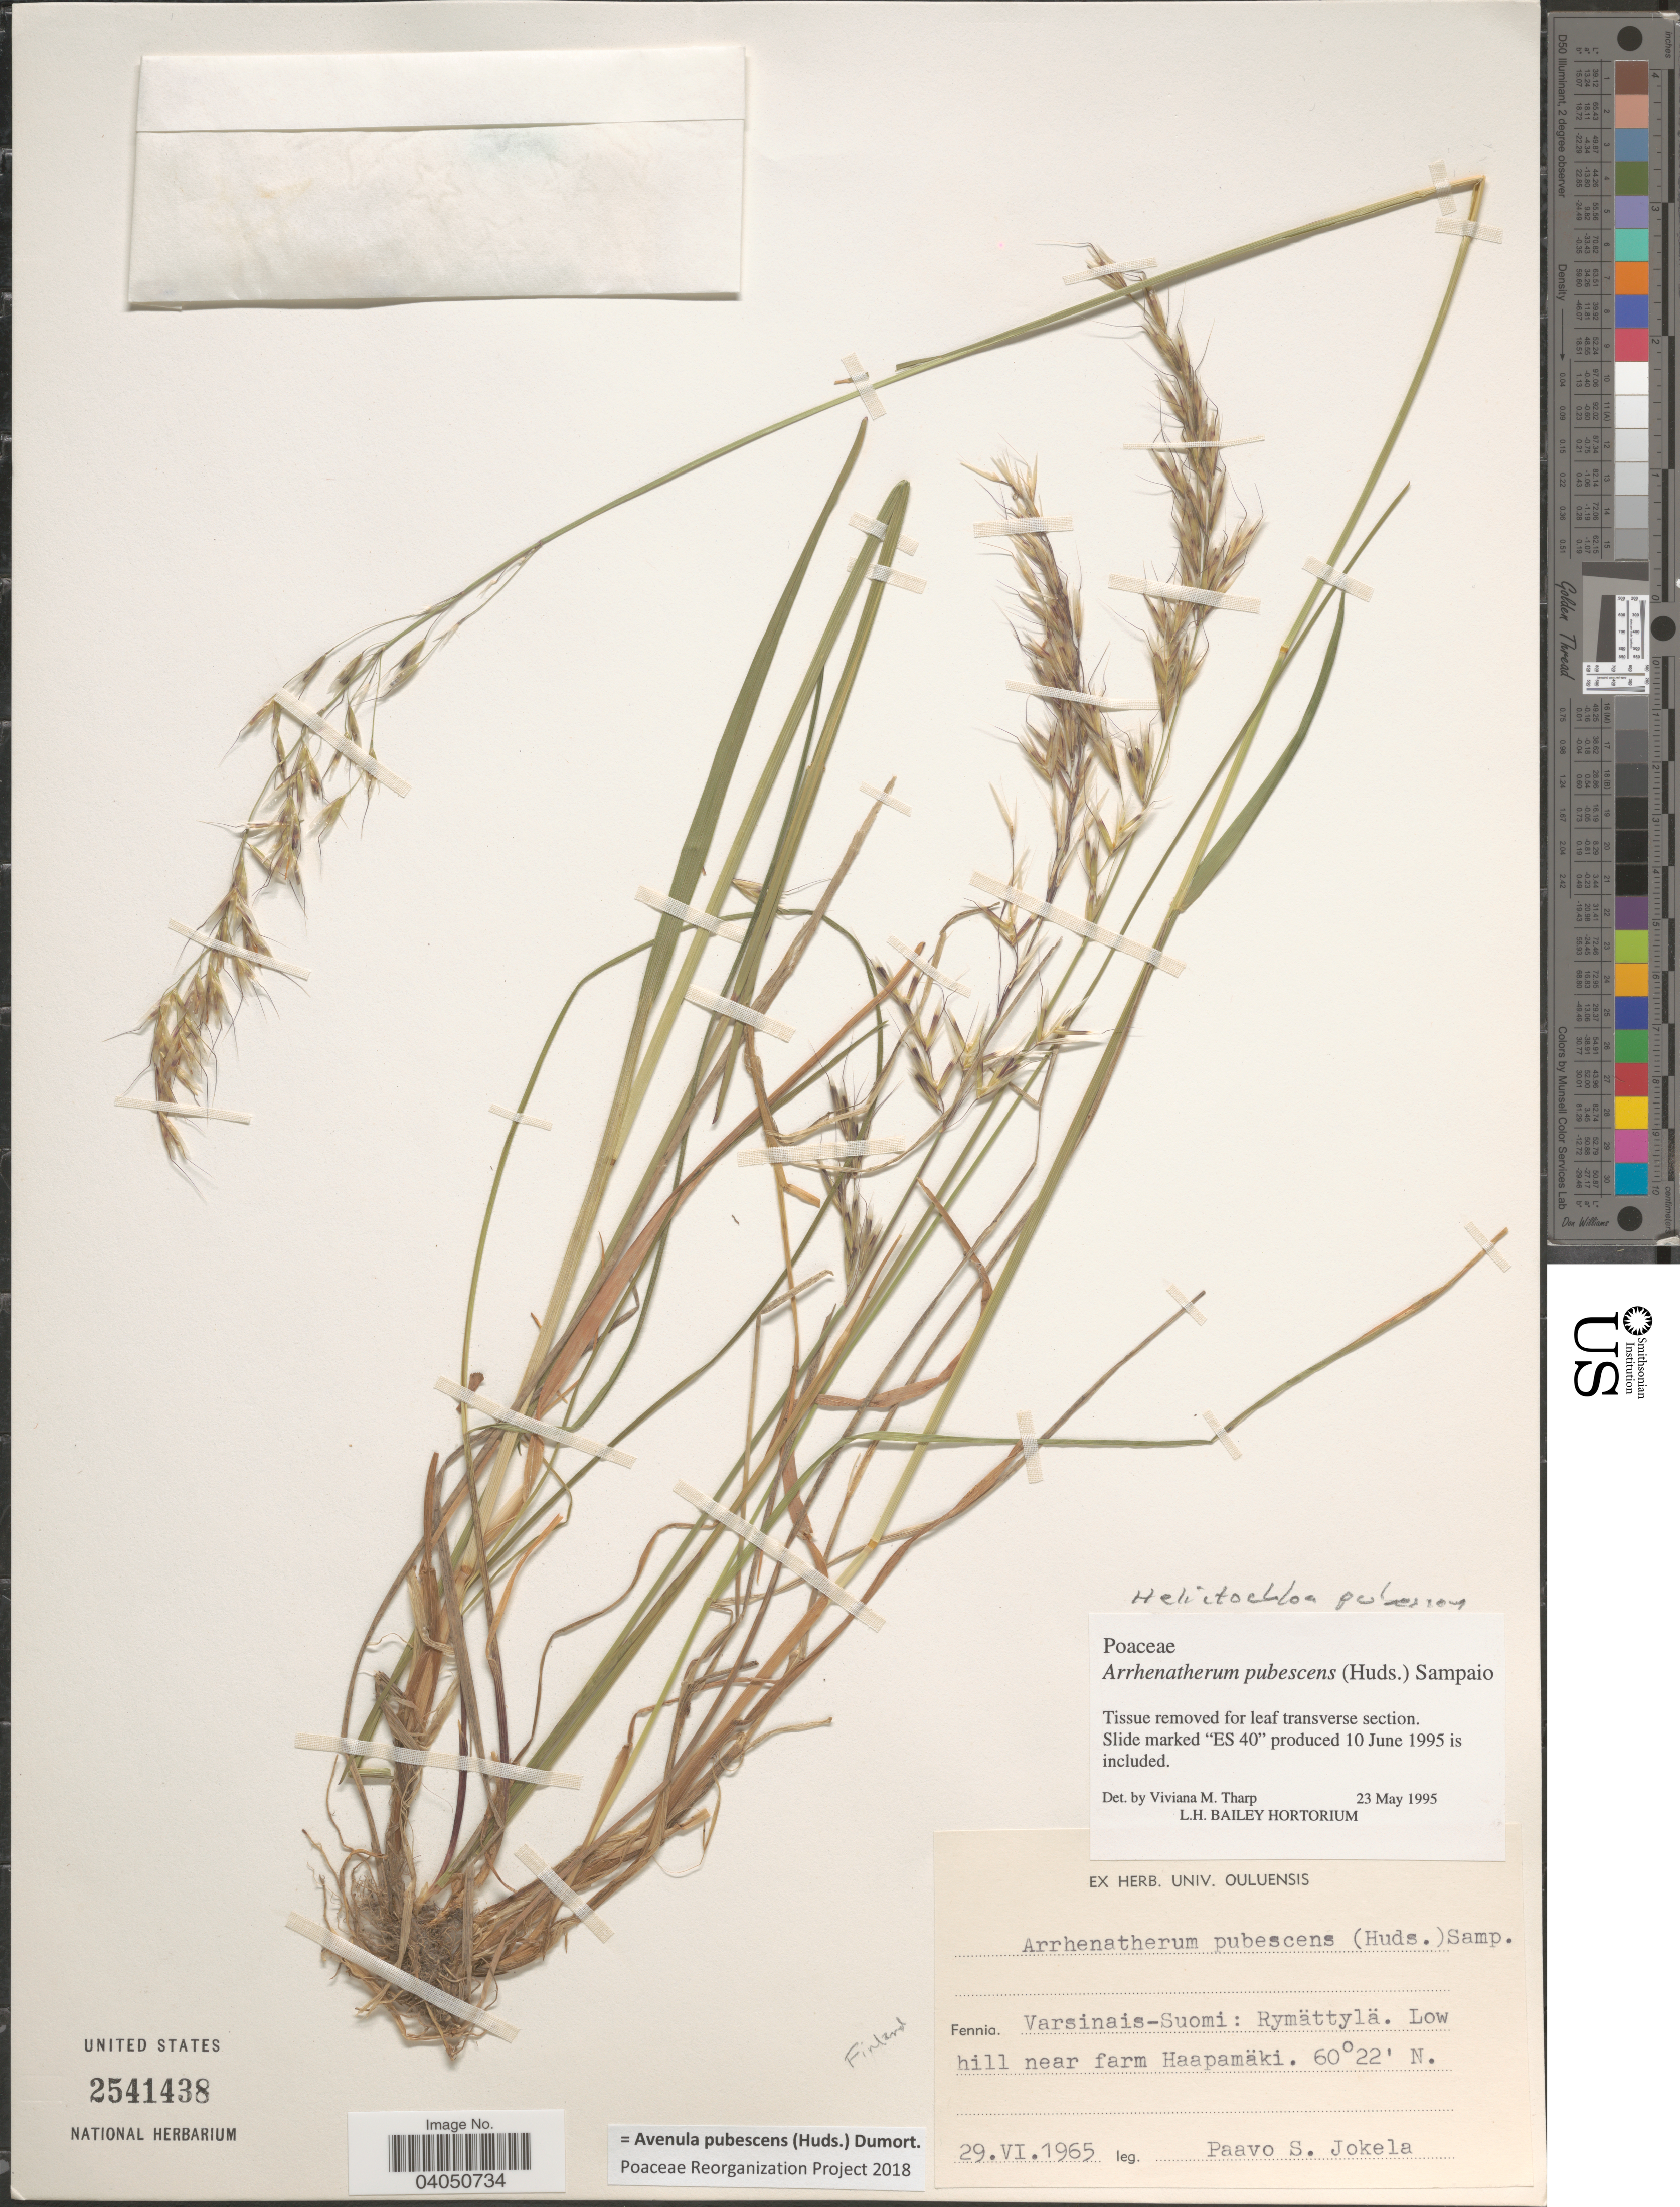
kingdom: Plantae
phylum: Tracheophyta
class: Liliopsida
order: Poales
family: Poaceae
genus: Avenula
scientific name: Avenula pubescens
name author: (Huds.) Dumort.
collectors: P. Jokela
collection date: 1965-06-29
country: Finland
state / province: Varsinais-Suomi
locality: Fennia. Rymättylä. Low hill near farm Haapamäki.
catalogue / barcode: US 2541438